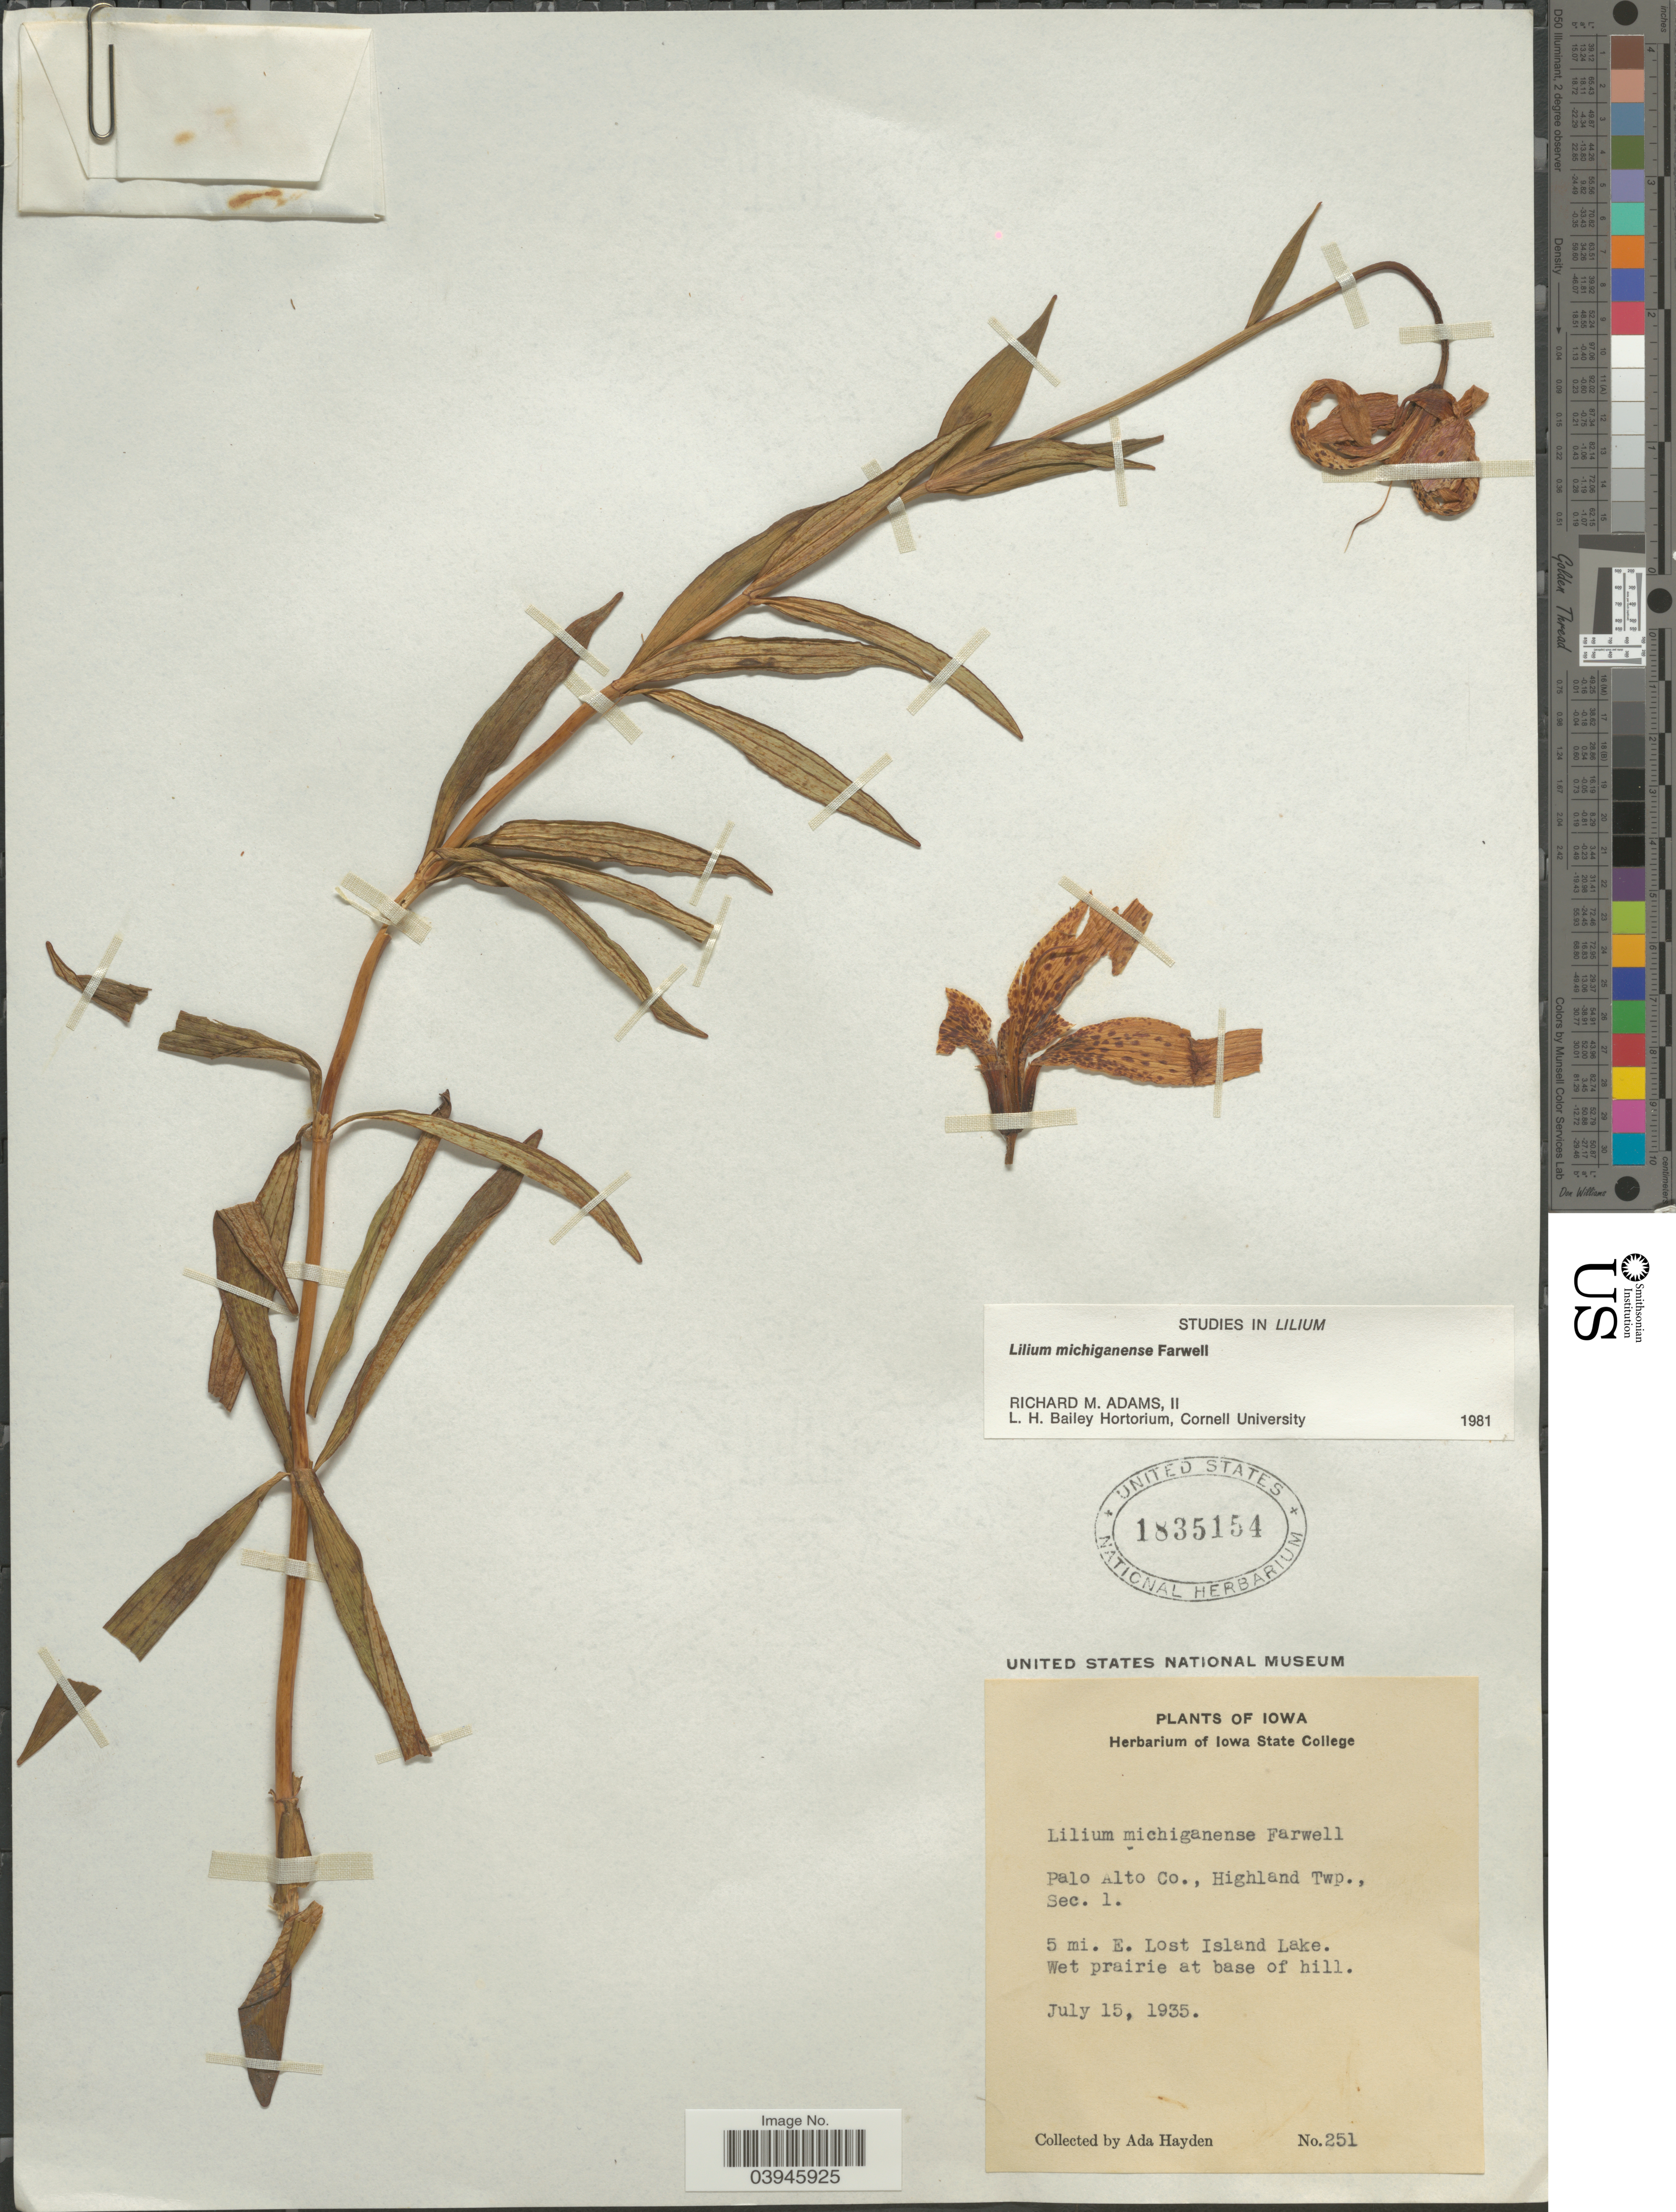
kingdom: Plantae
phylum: Tracheophyta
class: Liliopsida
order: Liliales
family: Liliaceae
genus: Lilium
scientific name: Lilium michiganense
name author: Farw.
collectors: Ada Hayden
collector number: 251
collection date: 1935-07-15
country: United States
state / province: Iowa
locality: Palo Alto Co., Highland Twp., Sec. 1. 5 mi. E. Lost Island Lake.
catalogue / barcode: US 1835154